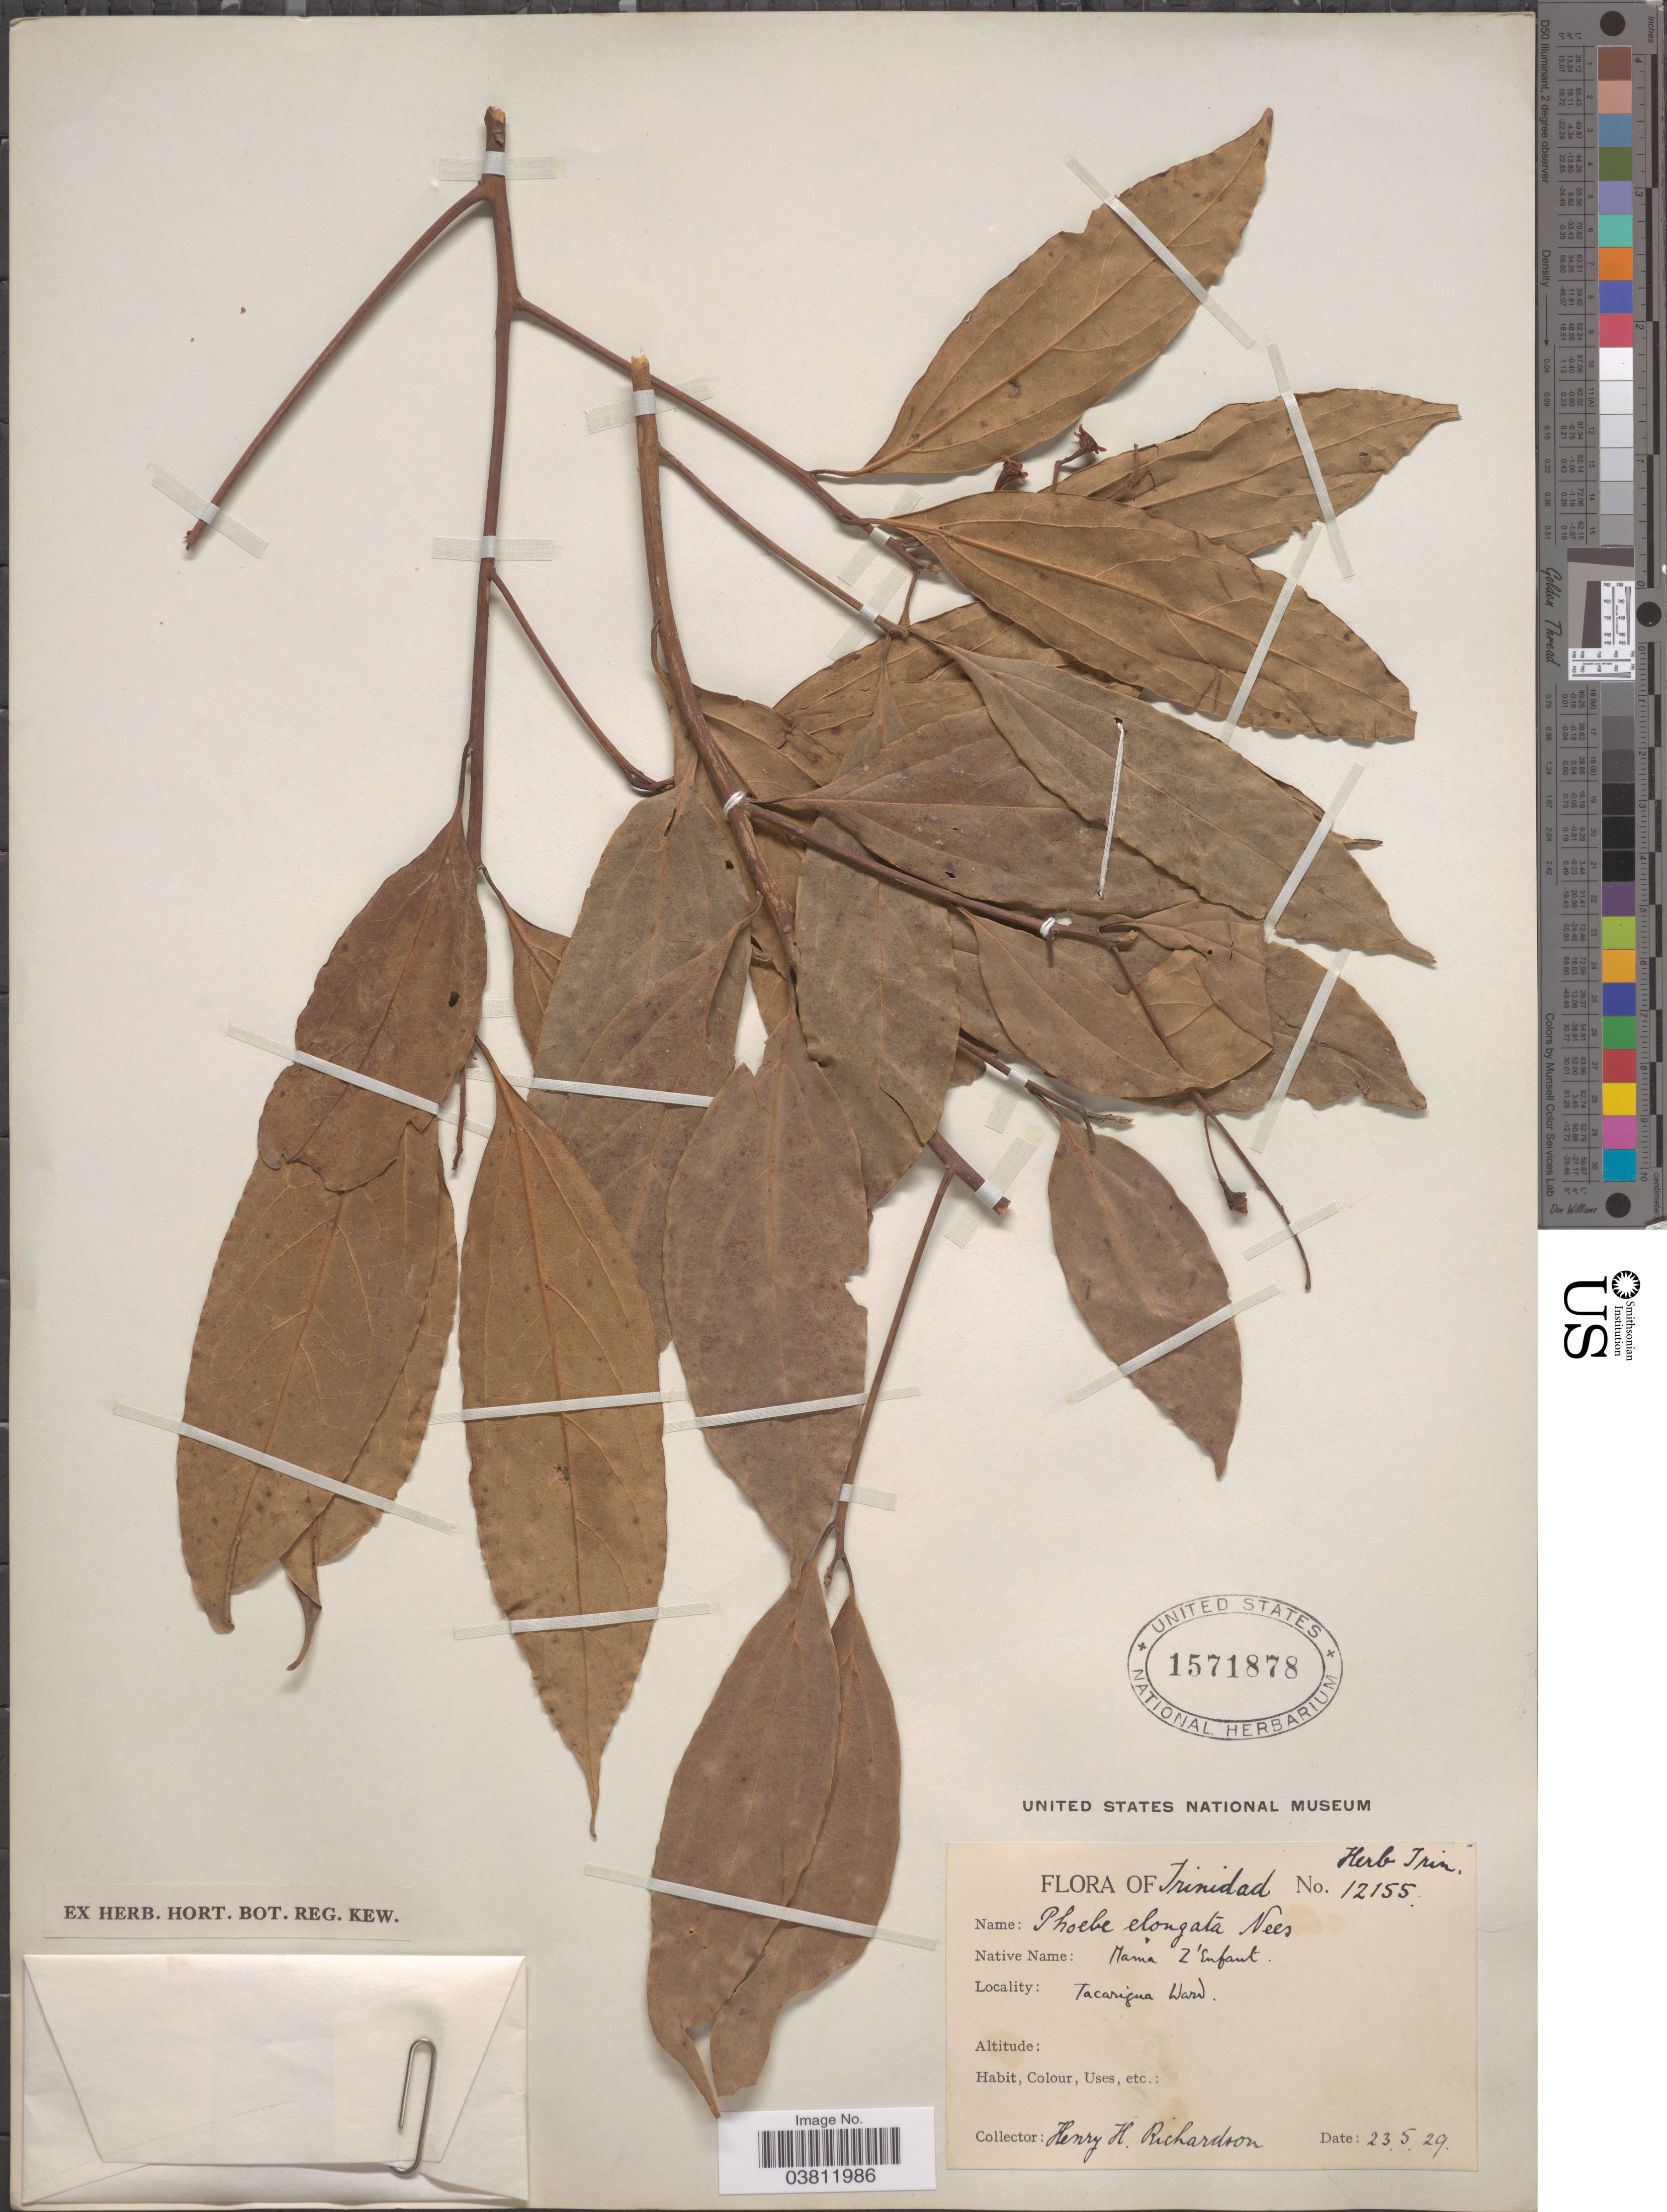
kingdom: Plantae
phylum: Tracheophyta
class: Magnoliopsida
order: Laurales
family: Lauraceae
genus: Phoebe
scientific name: Phoebe elongata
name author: (Vahl) Nees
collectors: H. H. Richardson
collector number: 12155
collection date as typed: Transcribed d/m/y: 23/5/29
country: Trinidad and Tobago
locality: Trinidad. Tacarigua Ward.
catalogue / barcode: US 1571878